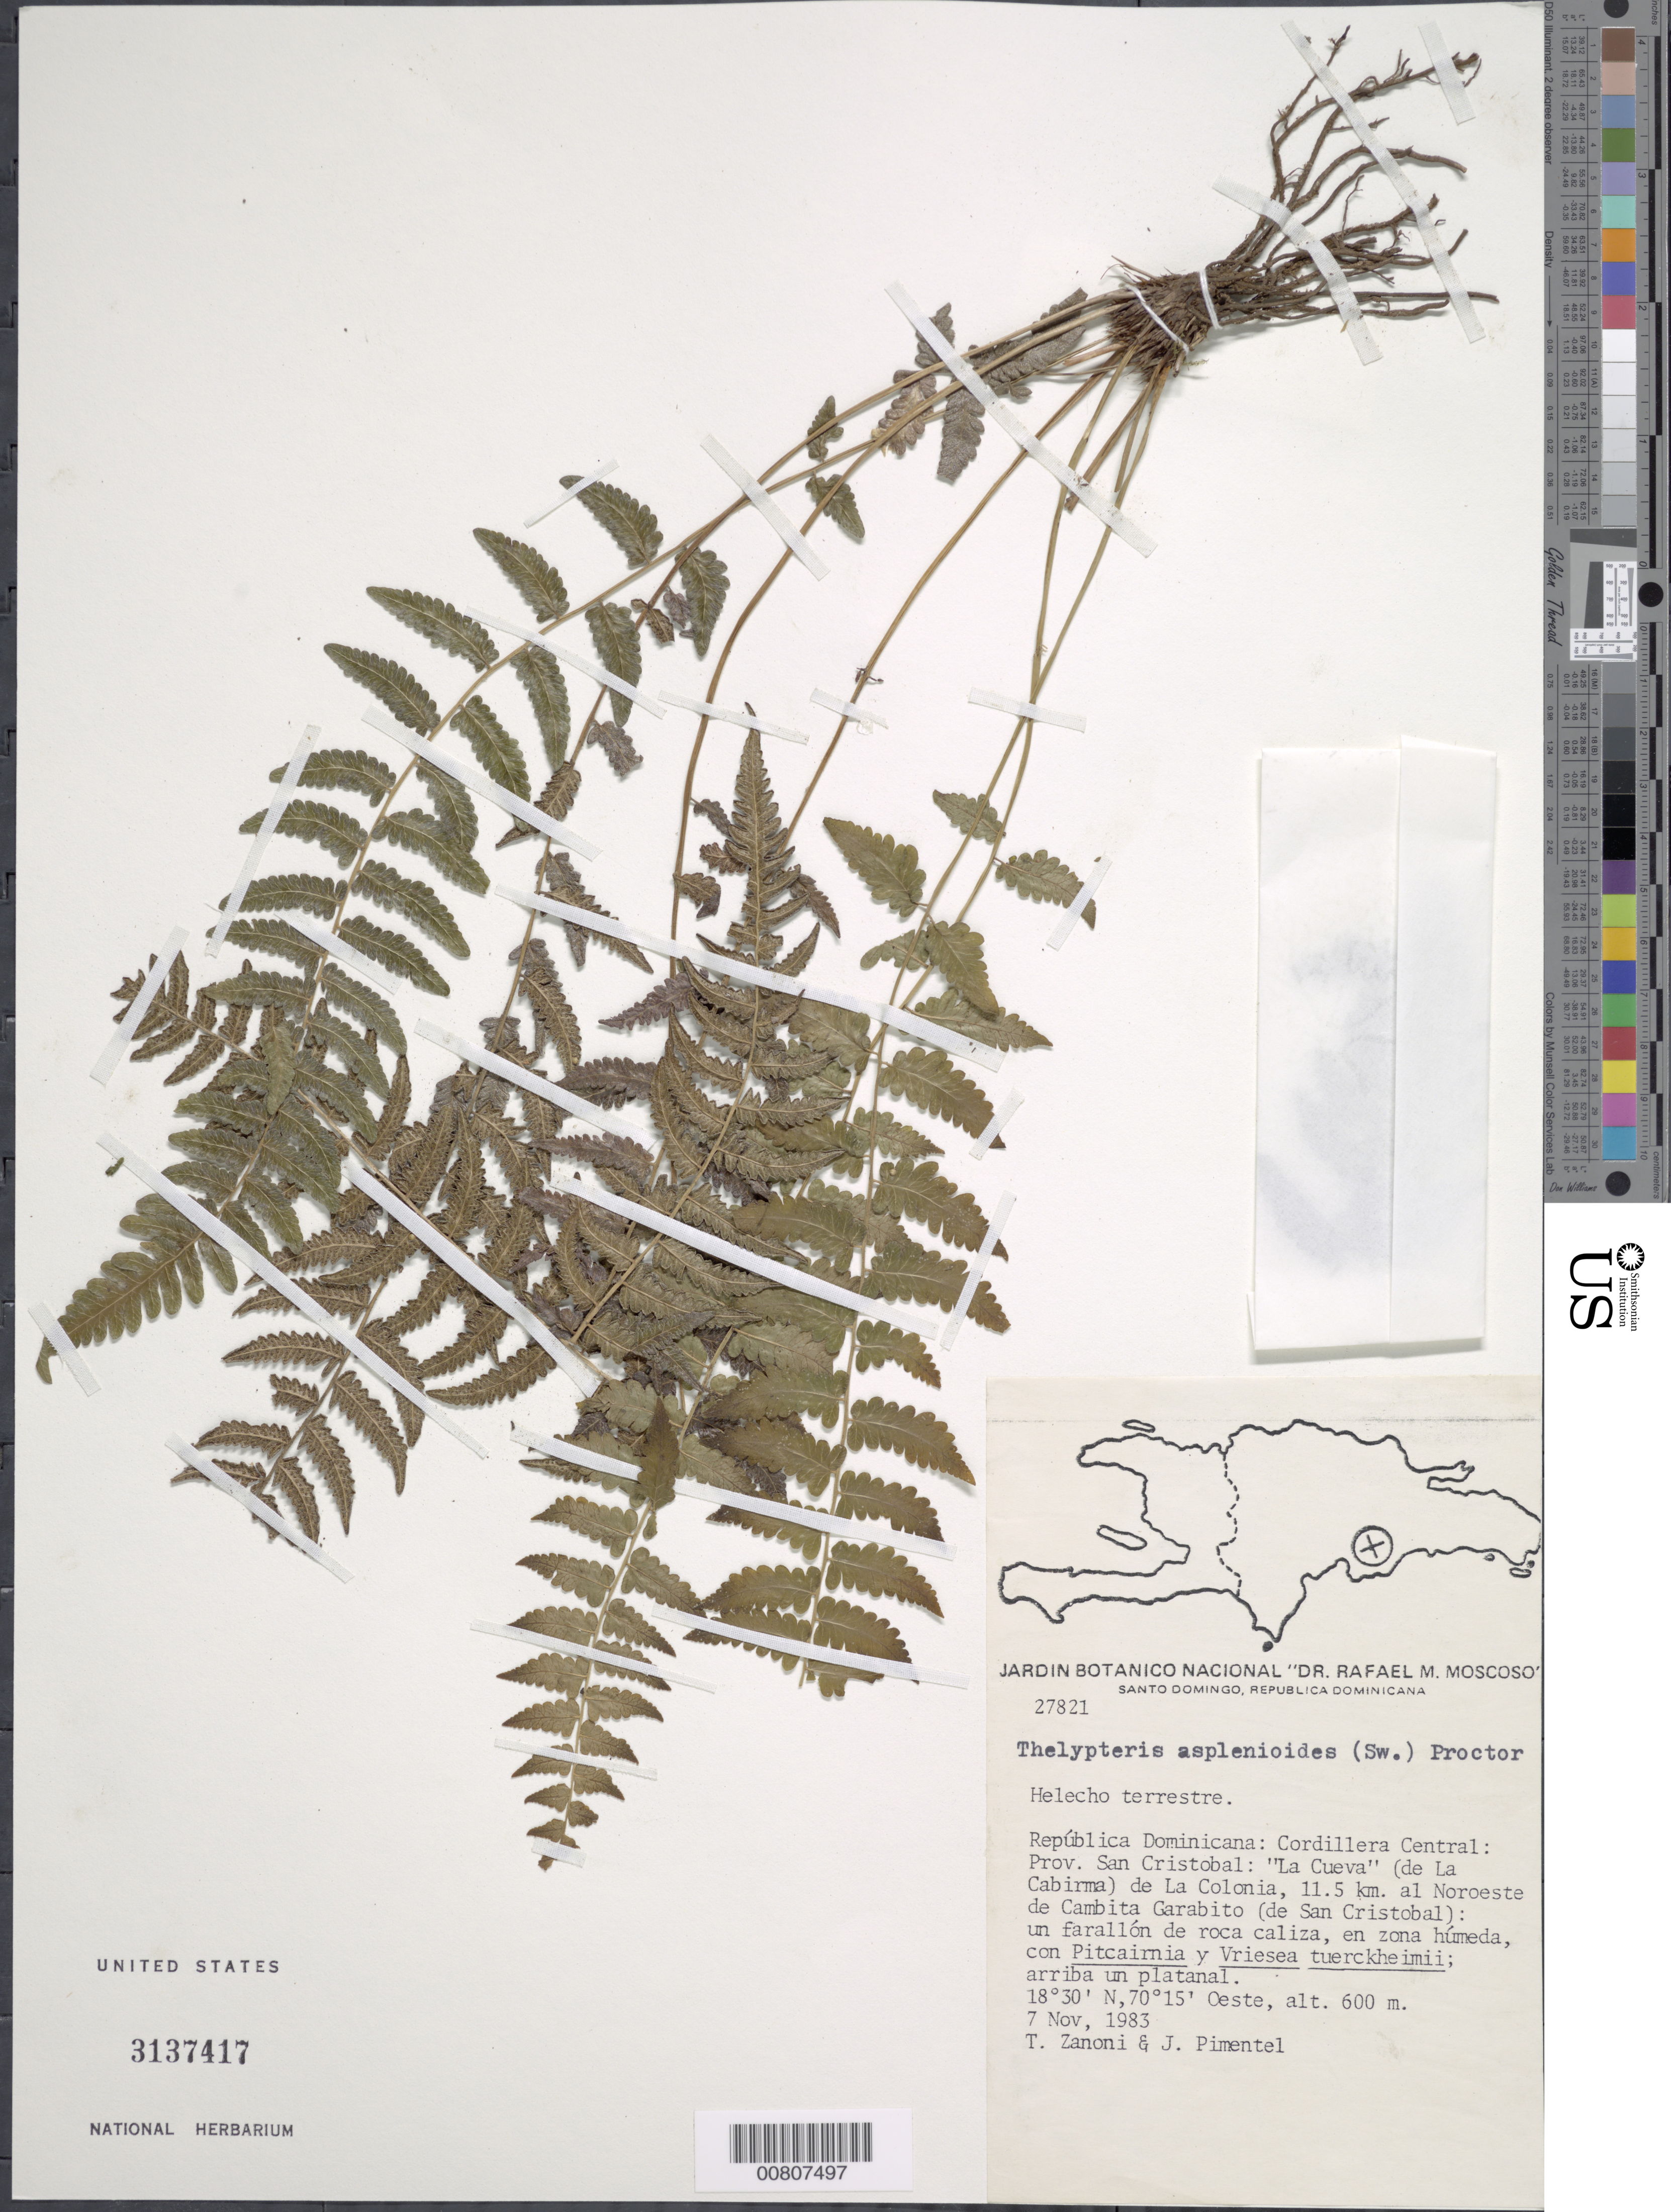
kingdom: Plantae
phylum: Tracheophyta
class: Polypodiopsida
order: Polypodiales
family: Thelypteridaceae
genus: Goniopteris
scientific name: Goniopteris retroflexa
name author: (L.) Pic. Serm.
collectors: T. A. Zanoni & J. Pimentel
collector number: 27821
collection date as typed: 07 Nov 1983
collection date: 1983-11-07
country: Dominican Republic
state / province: San Cristobal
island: Hispaniola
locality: Cordillera Central, "La Cueva" (de La Cabirma) de La Colonia, 11.5 km NW de Cambita Garabito (de San Cristobal)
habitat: Un farallón de roca caliza, en zona humeda, con Pitcairnia y Vriesea tuerckheimii, arriba un platanal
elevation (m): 600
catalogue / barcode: US 3137417